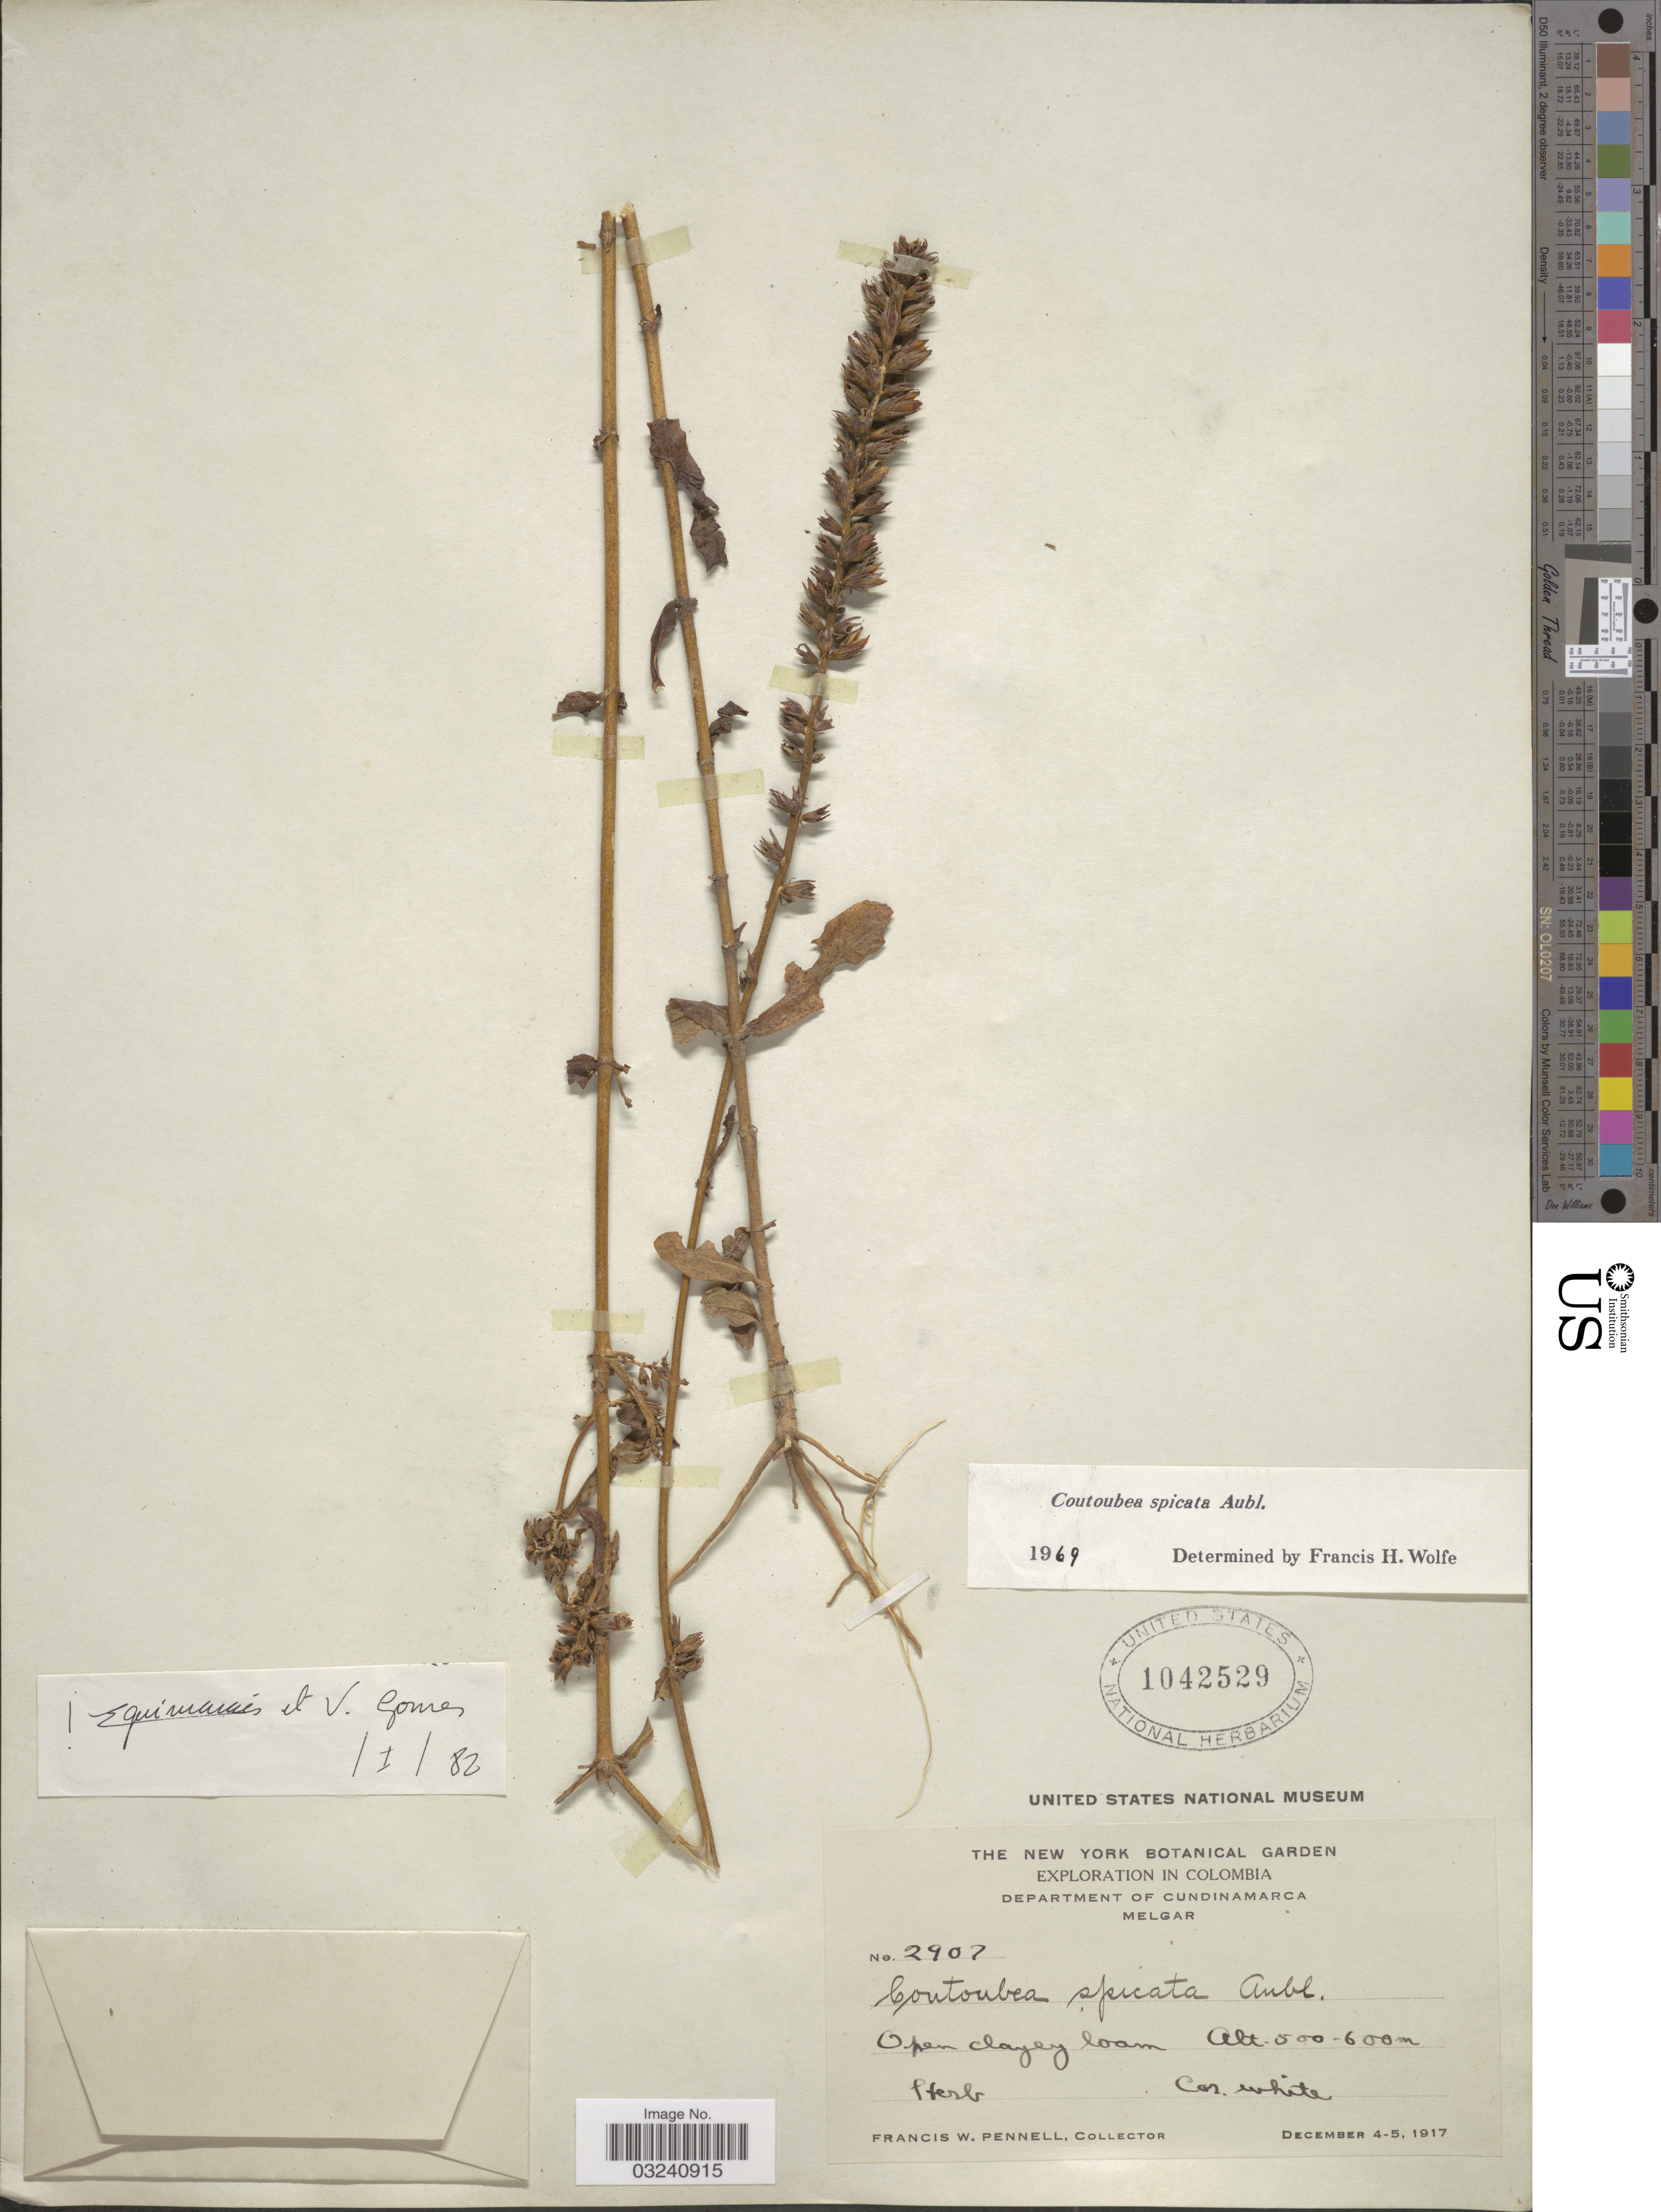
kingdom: Plantae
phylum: Tracheophyta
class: Magnoliopsida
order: Gentianales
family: Gentianaceae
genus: Coutoubea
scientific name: Coutoubea spicata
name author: Aubl.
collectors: F. W. Pennell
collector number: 2907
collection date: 1917-12-04/1917-12-05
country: Colombia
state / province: Cundinamarca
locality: Department of Cundinamarca. Melgar.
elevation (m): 500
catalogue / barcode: US 1042529